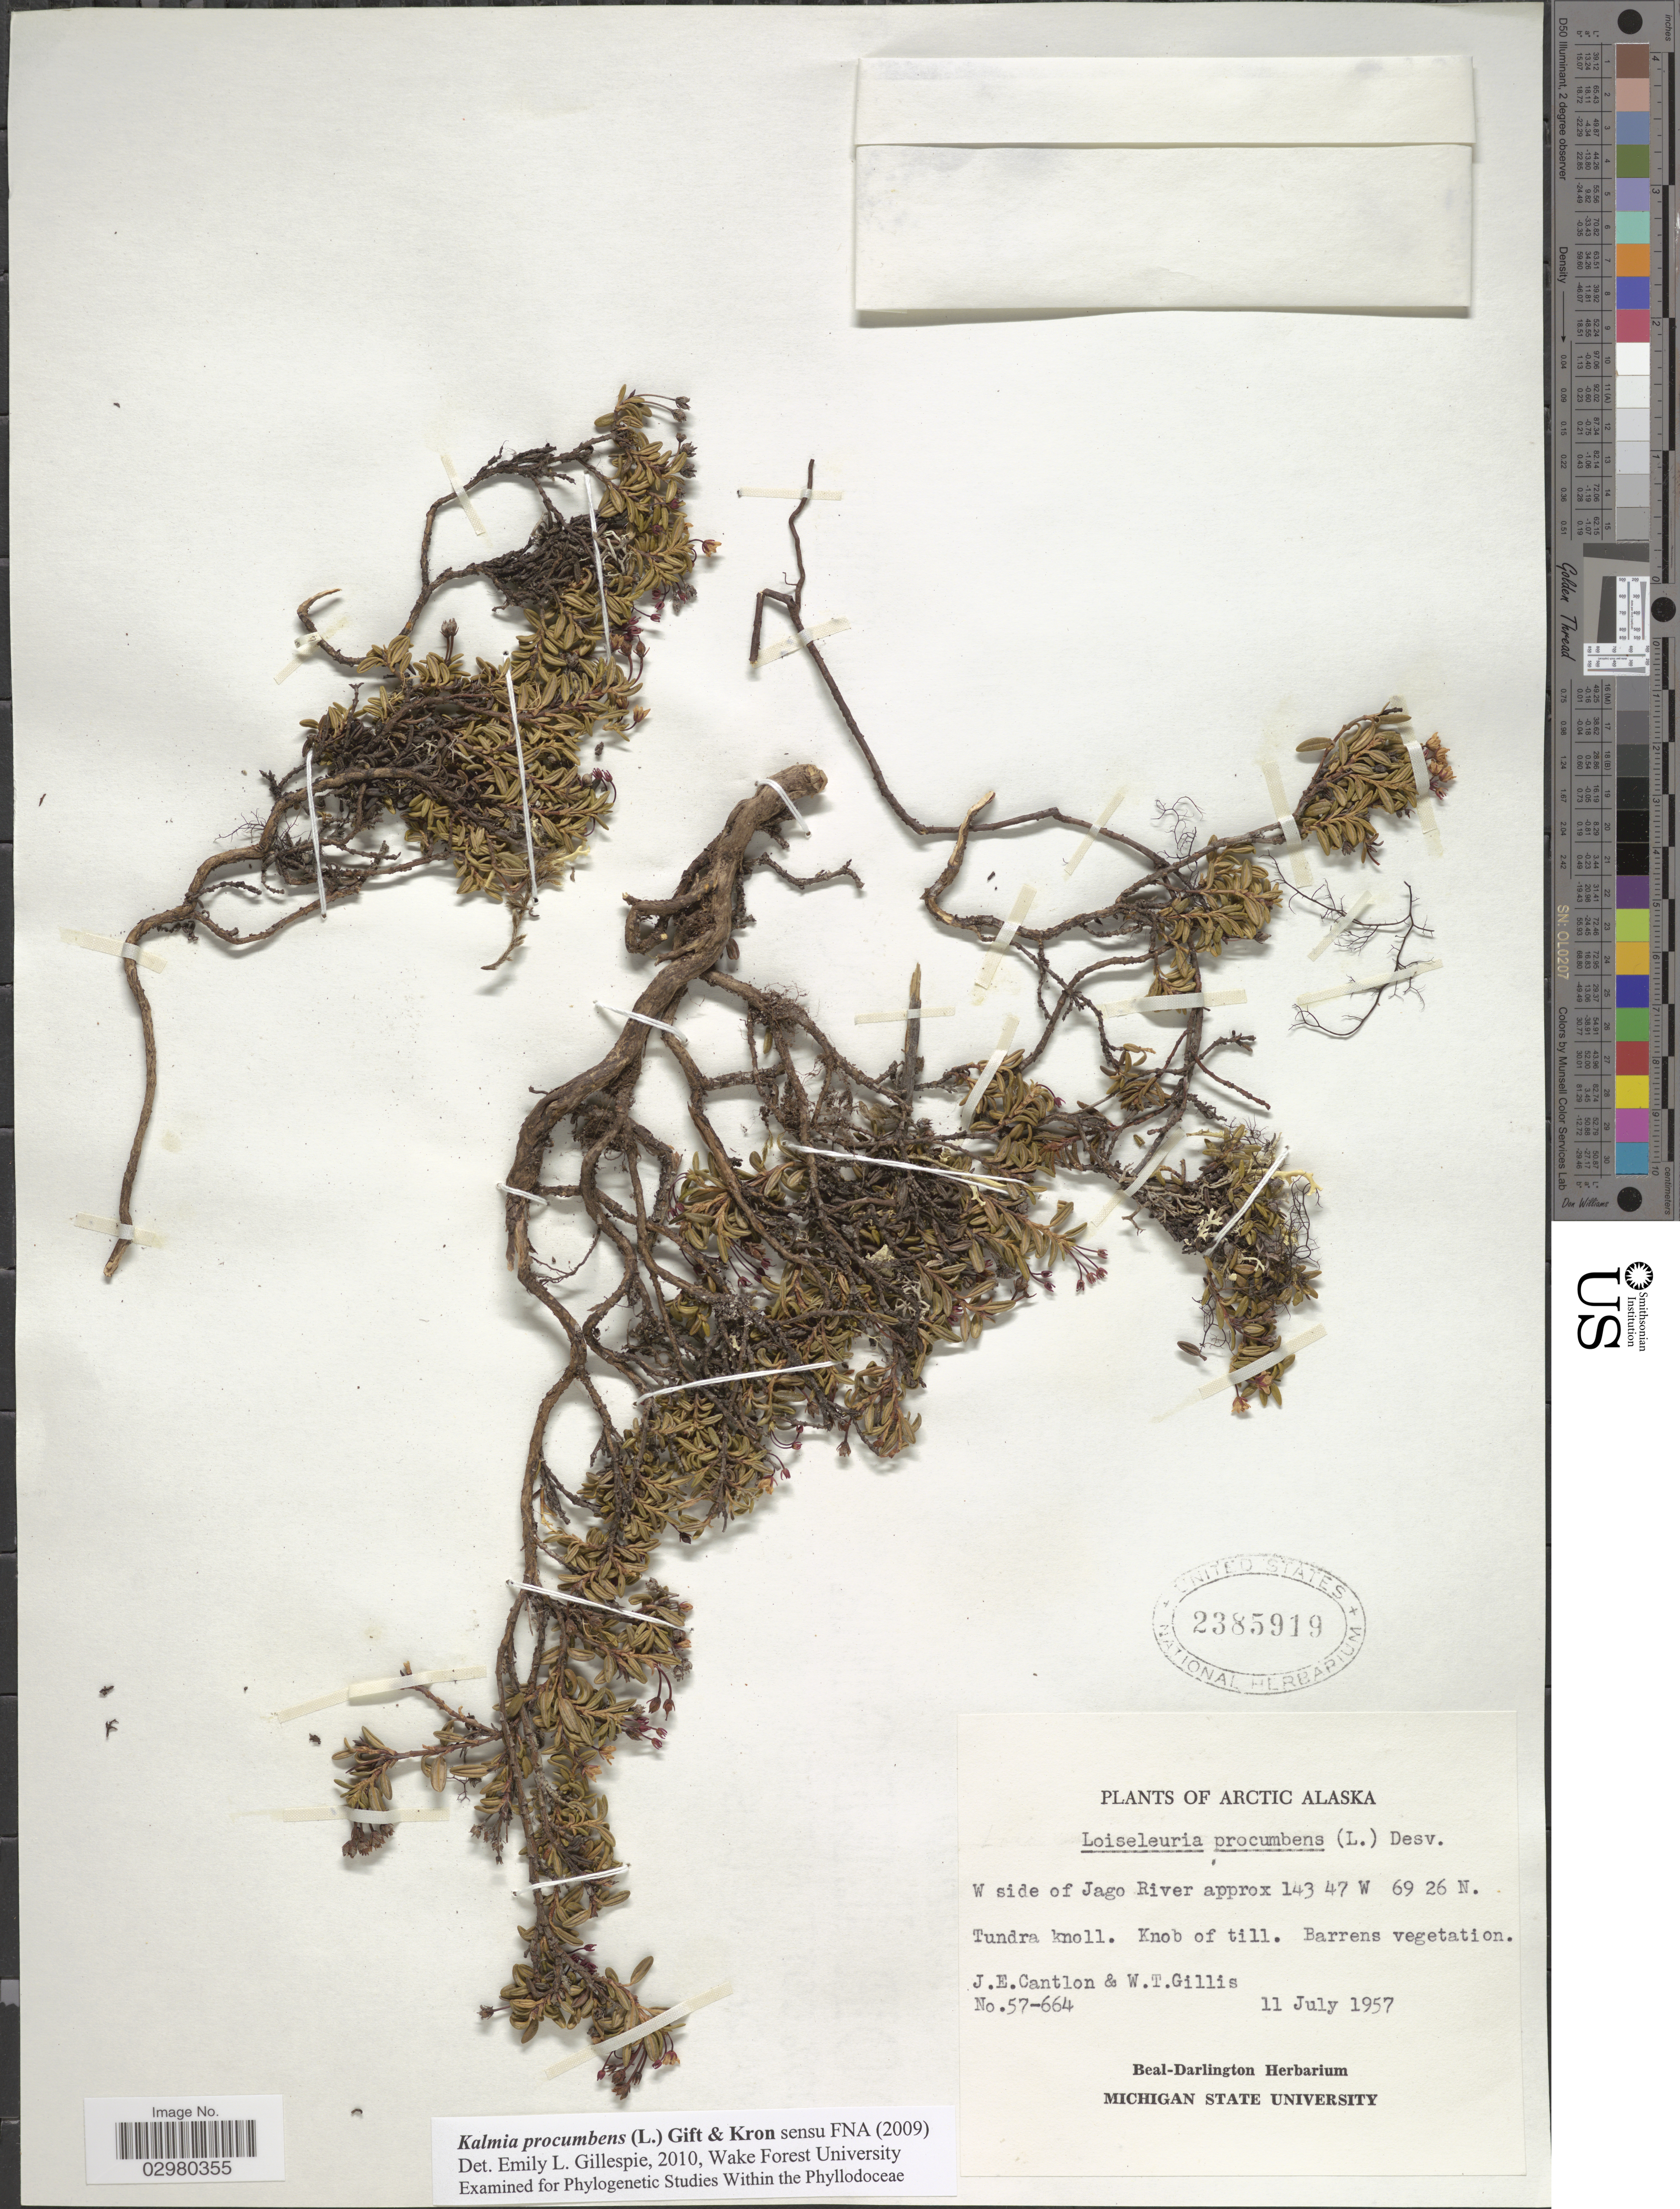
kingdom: Plantae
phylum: Tracheophyta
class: Magnoliopsida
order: Ericales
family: Ericaceae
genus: Loiseleuria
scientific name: Loiseleuria procumbens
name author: (L.) Desv.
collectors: J. Cantlon & W. T. Gillis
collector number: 57-664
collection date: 1957-07-11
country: United States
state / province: Alaska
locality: Arctic Alaska. W side of Jago River. Tundra knoll. Knob of till.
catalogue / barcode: US 2385919